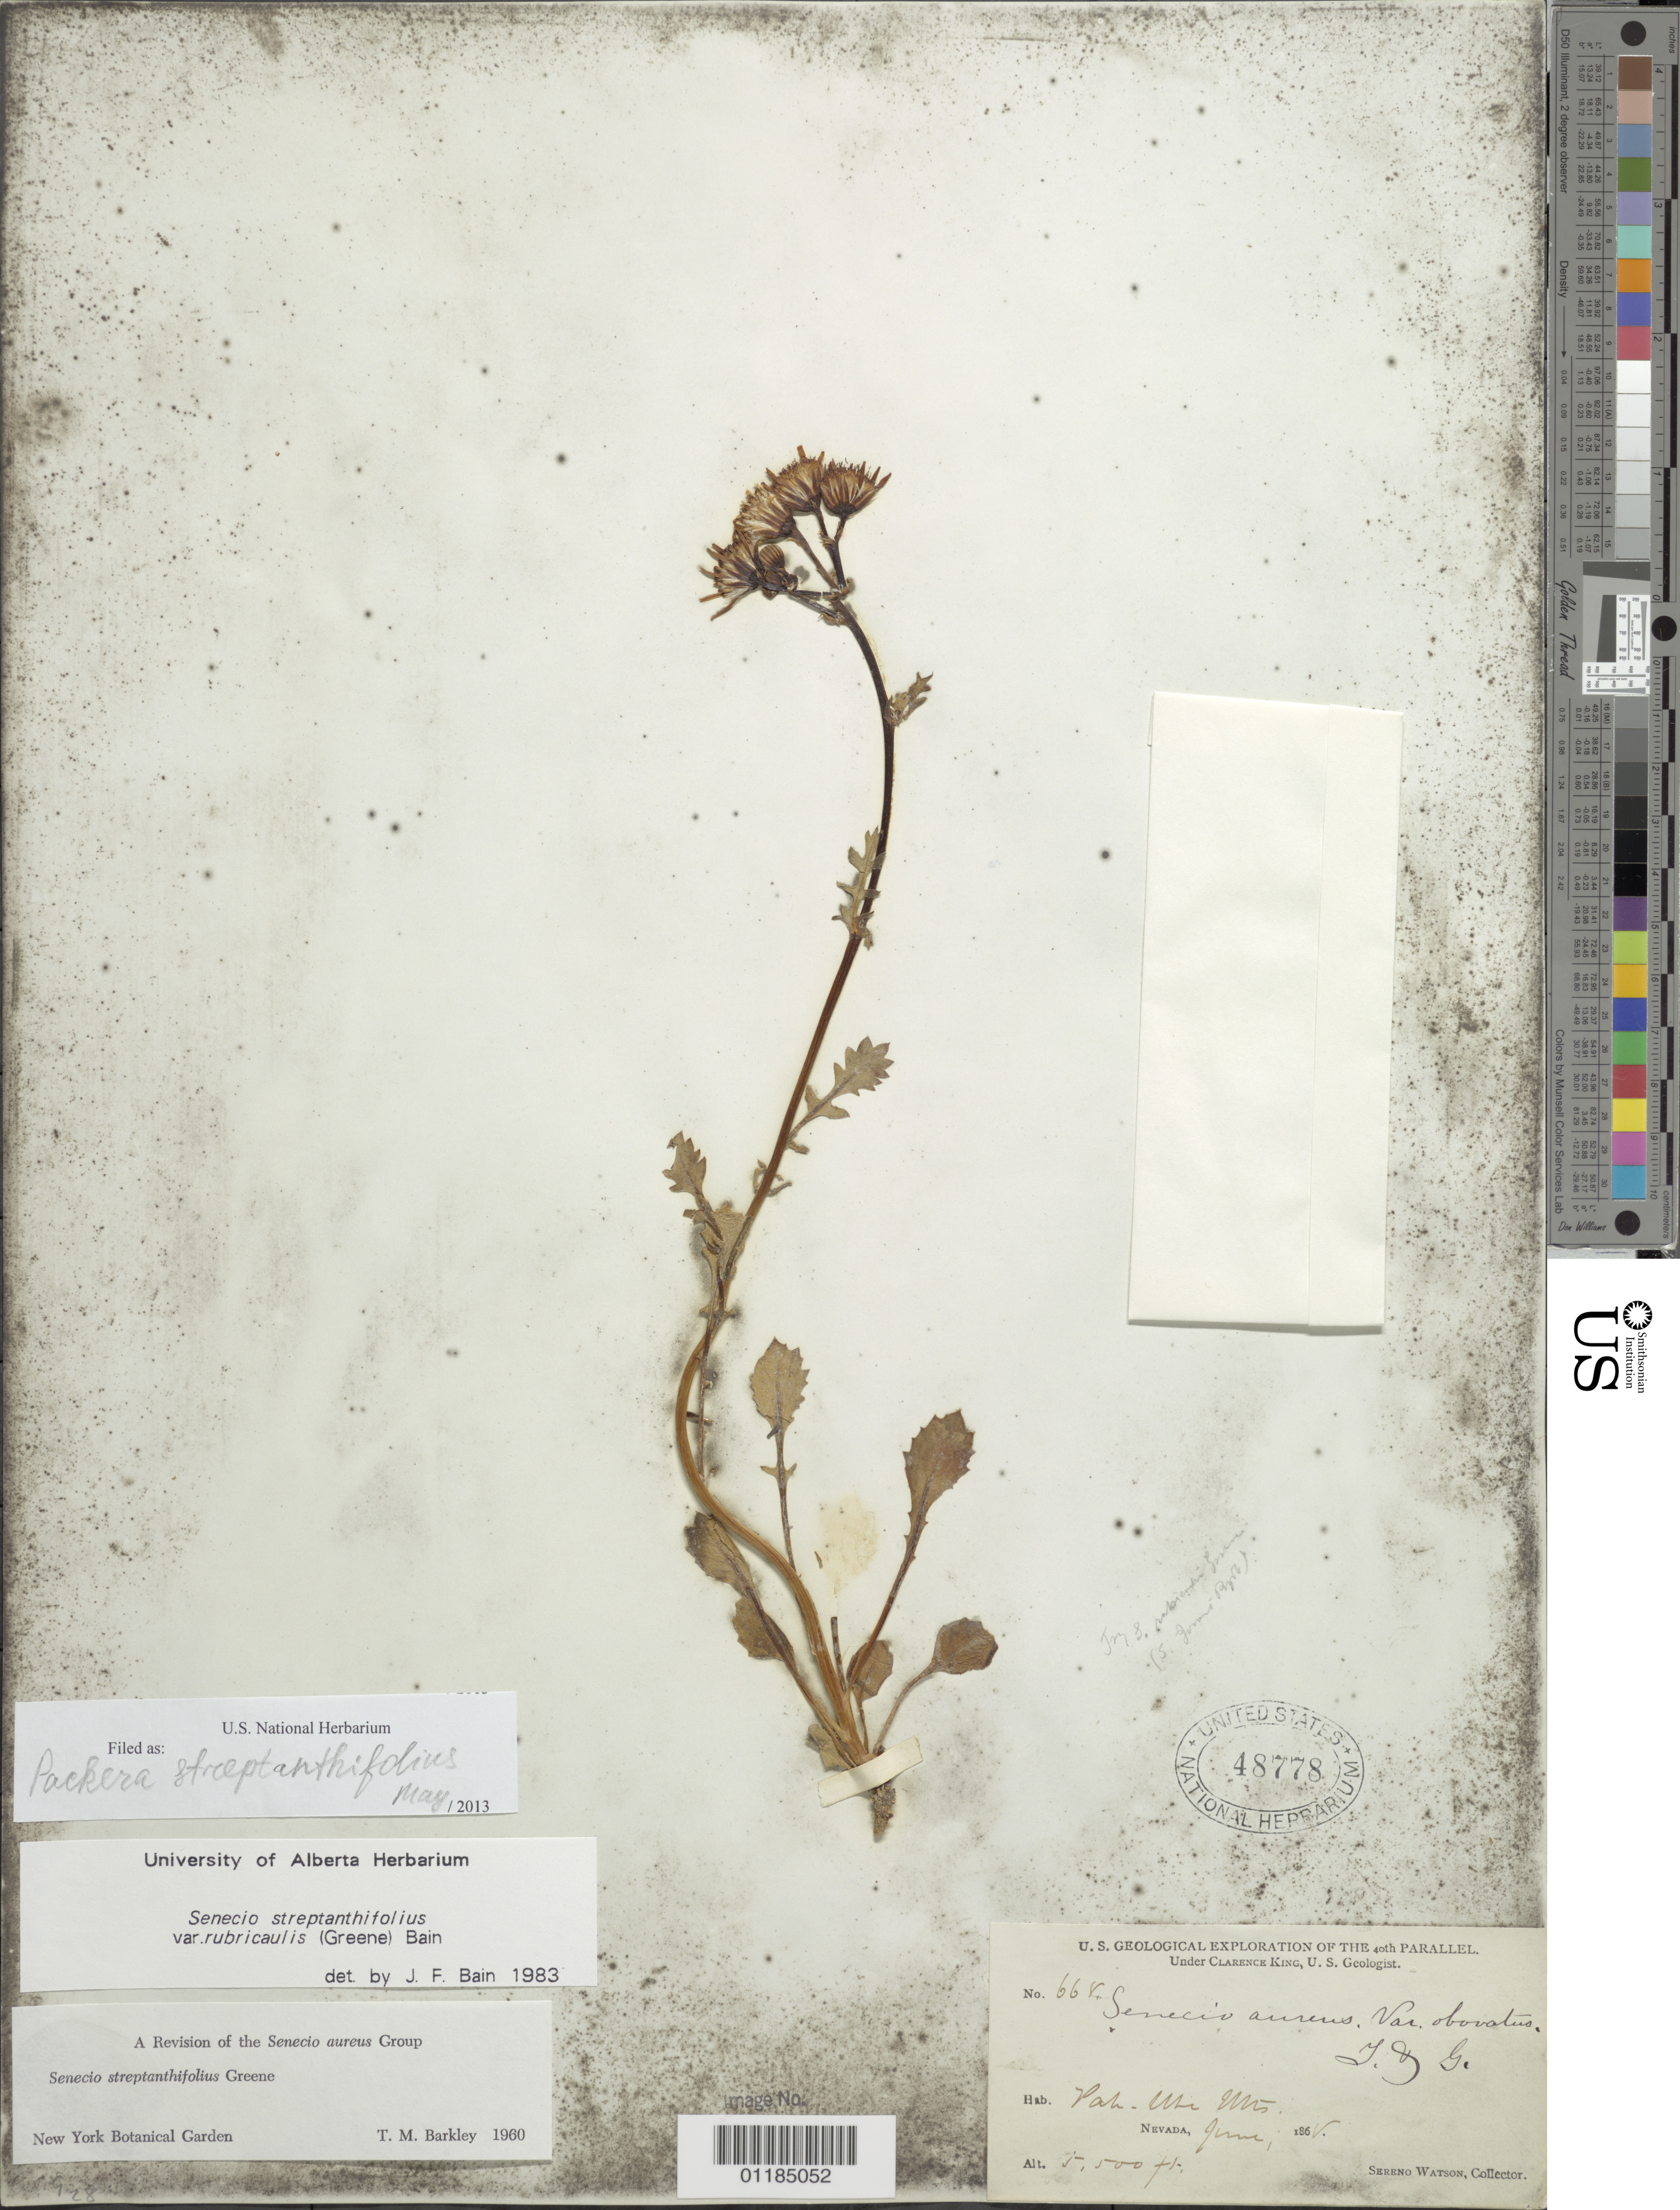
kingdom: Plantae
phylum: Tracheophyta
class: Magnoliopsida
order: Asterales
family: Asteraceae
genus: Packera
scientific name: Packera streptanthifolia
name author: (Greene) W.A. Weber & Á. Löve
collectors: S. Watson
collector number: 668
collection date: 1868-06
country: United States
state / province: Nevada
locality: Pahute Mts.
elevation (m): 1676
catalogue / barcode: US 48778